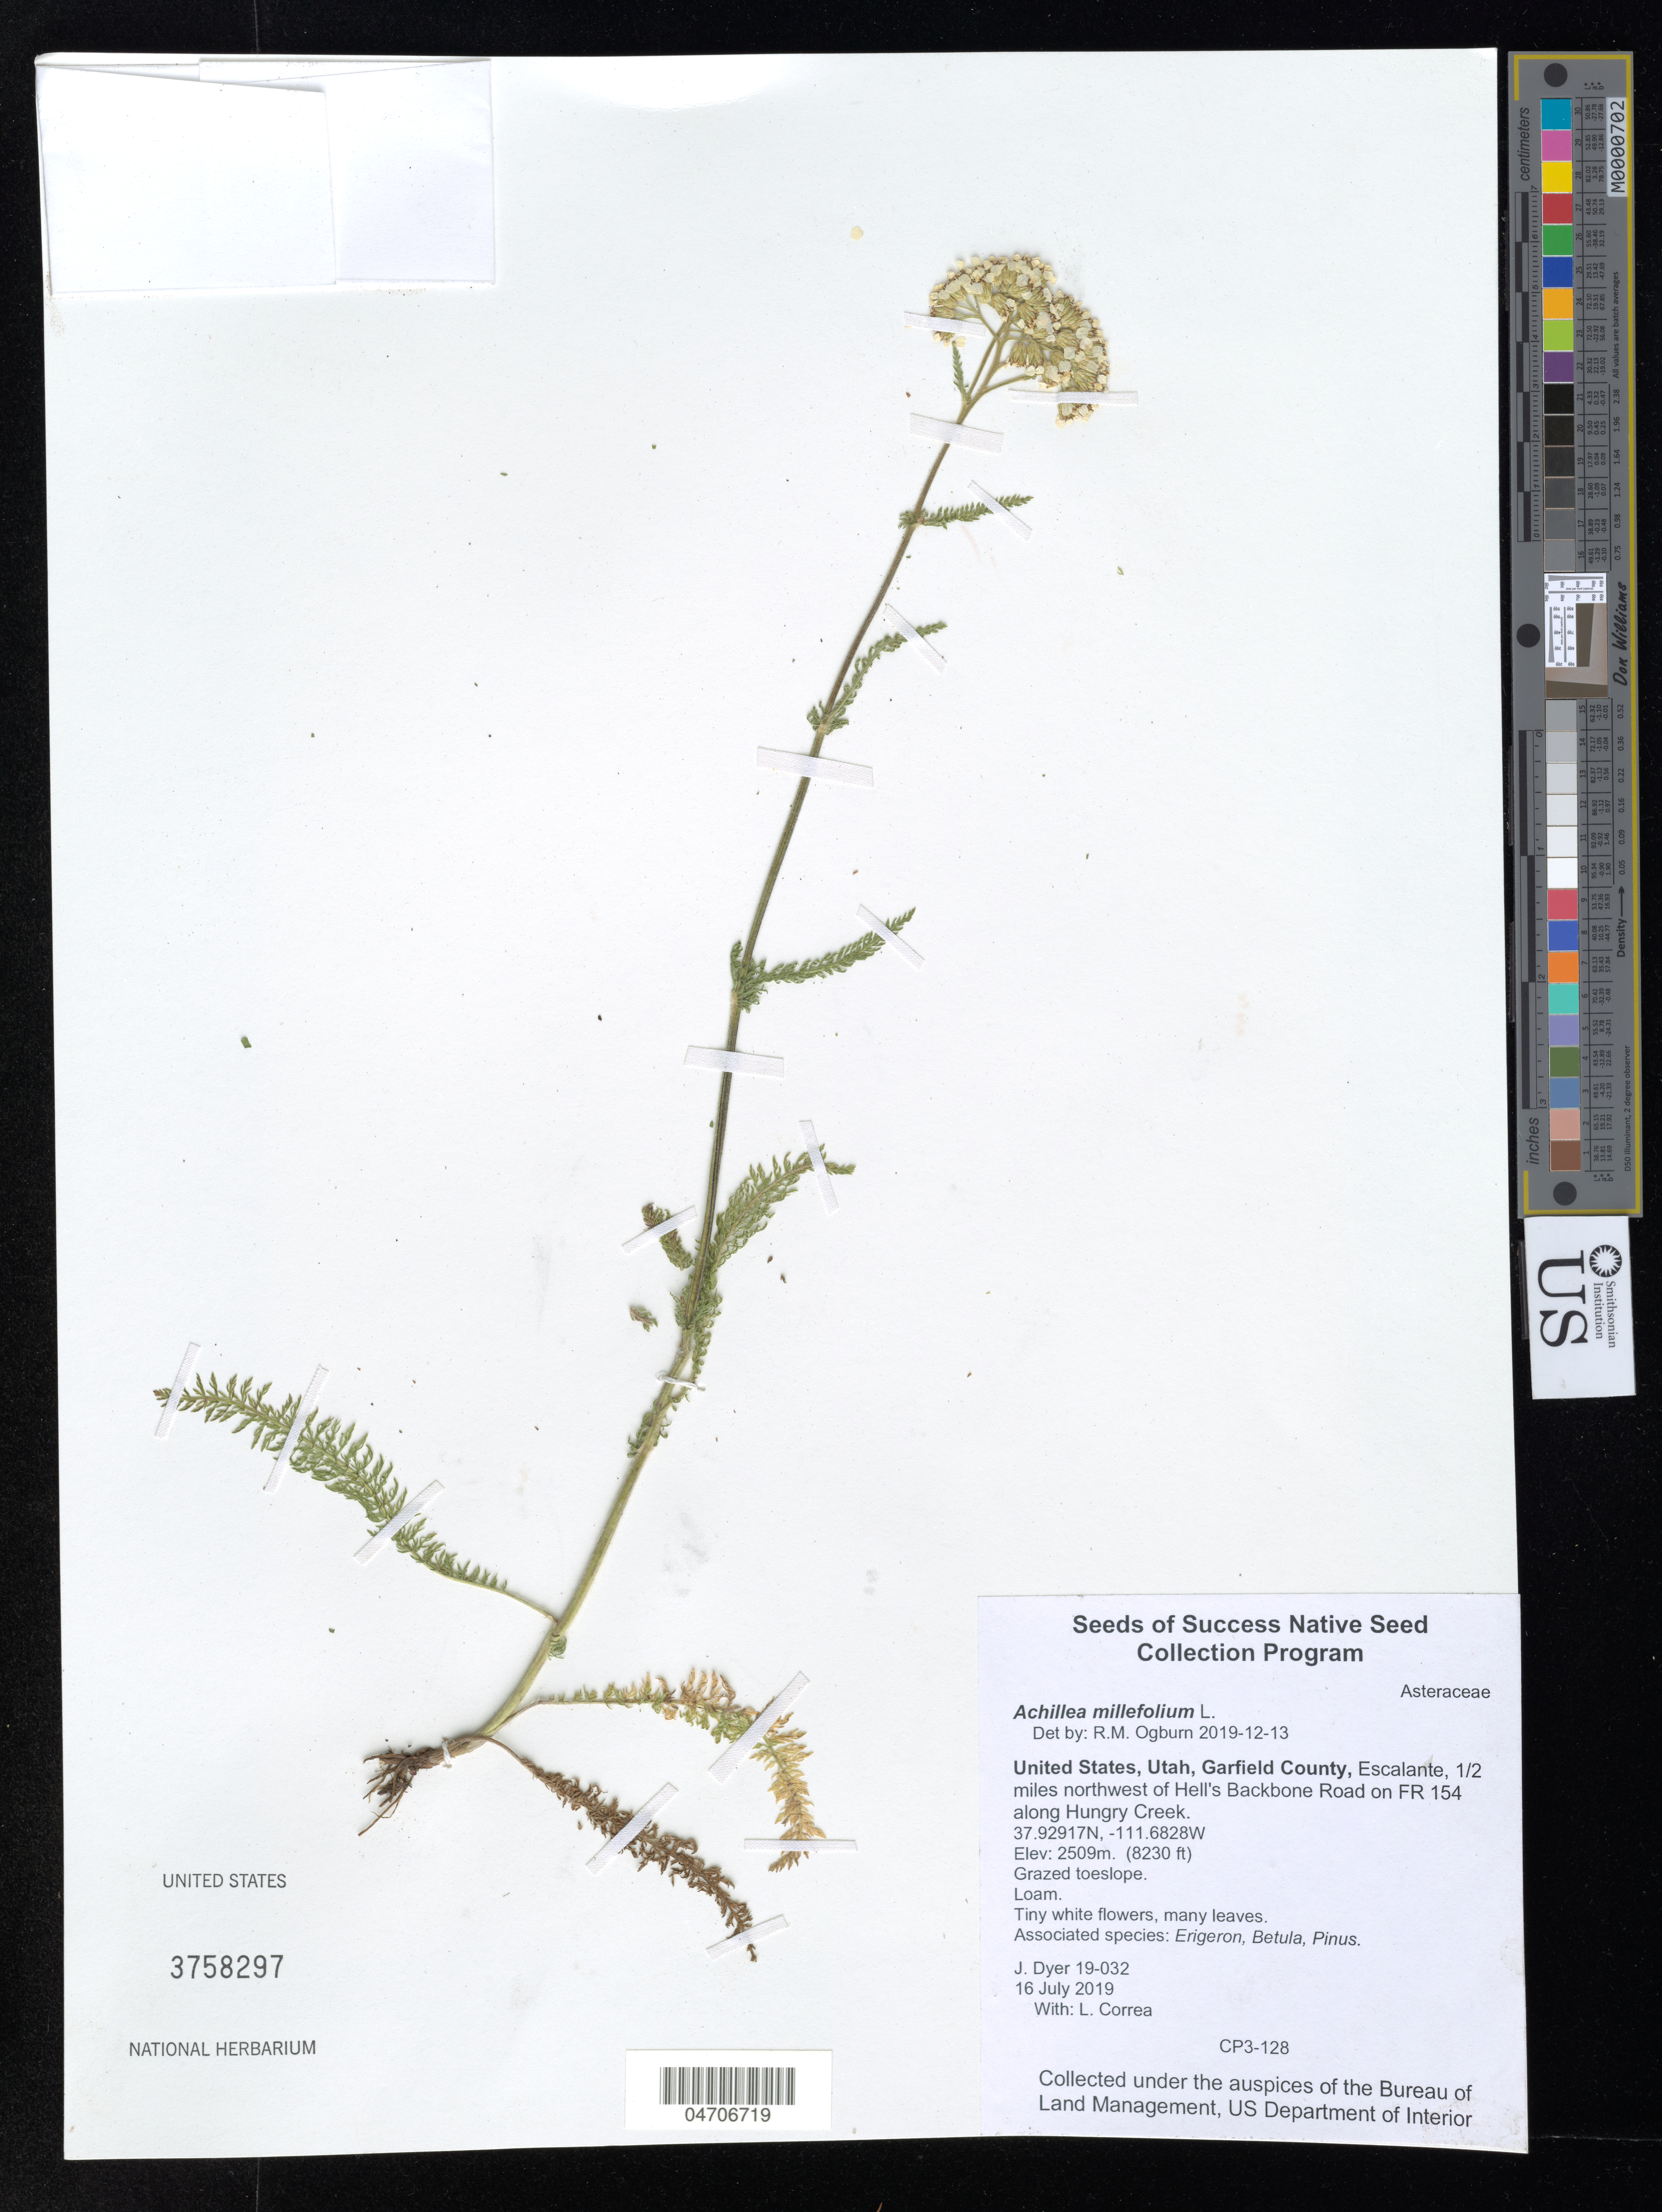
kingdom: Plantae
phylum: Tracheophyta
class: Magnoliopsida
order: Asterales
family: Asteraceae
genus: Achillea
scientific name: Achillea millefolium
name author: L.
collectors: A. Bonnette & L. Correa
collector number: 19-032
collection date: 2019-07-16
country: United States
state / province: Utah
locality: Garfield County, Escalante, ½ miles northwest of Hell's Backbone Road on FR 154 along Hungry Creek.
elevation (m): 2509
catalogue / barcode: US 3758297